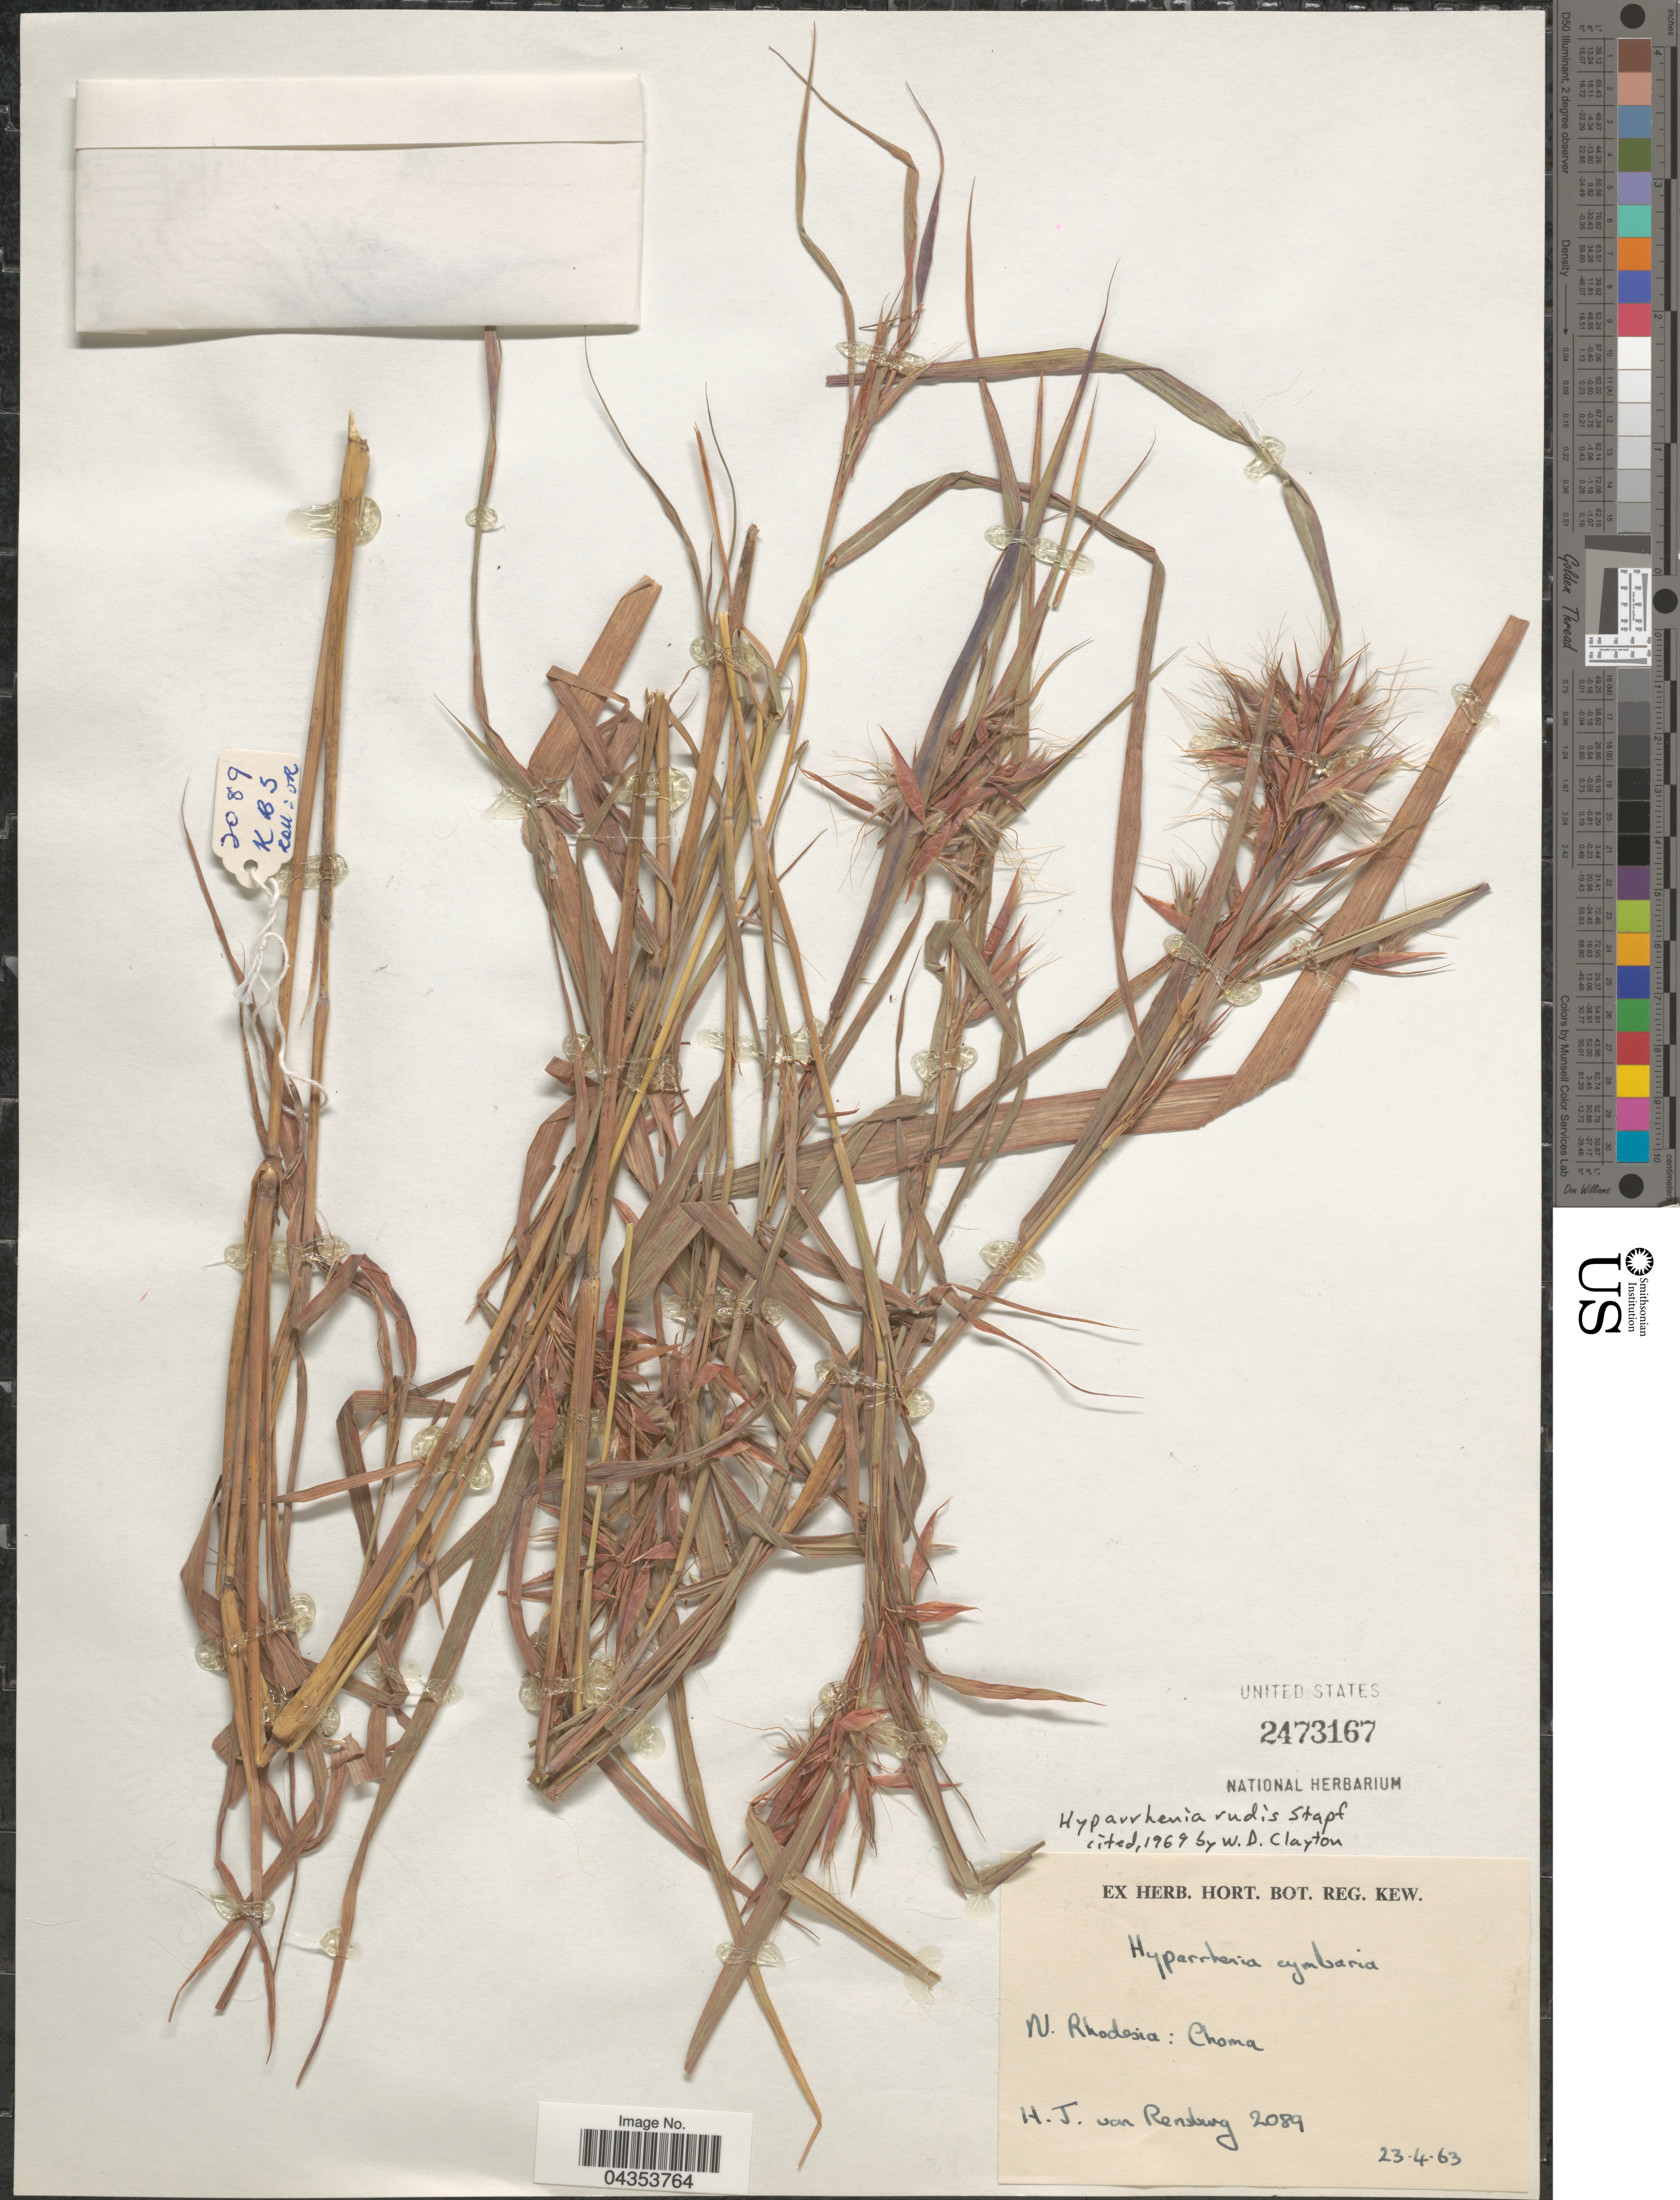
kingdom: Plantae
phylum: Tracheophyta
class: Liliopsida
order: Poales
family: Poaceae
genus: Hyparrhenia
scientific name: Hyparrhenia rudis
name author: Stapf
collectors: H. van Rensburg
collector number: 2089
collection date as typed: Transcribed d/m/y: 23/4/63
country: Zimbabwe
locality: N. Rhodesia: Choma.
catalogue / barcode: US 2473167